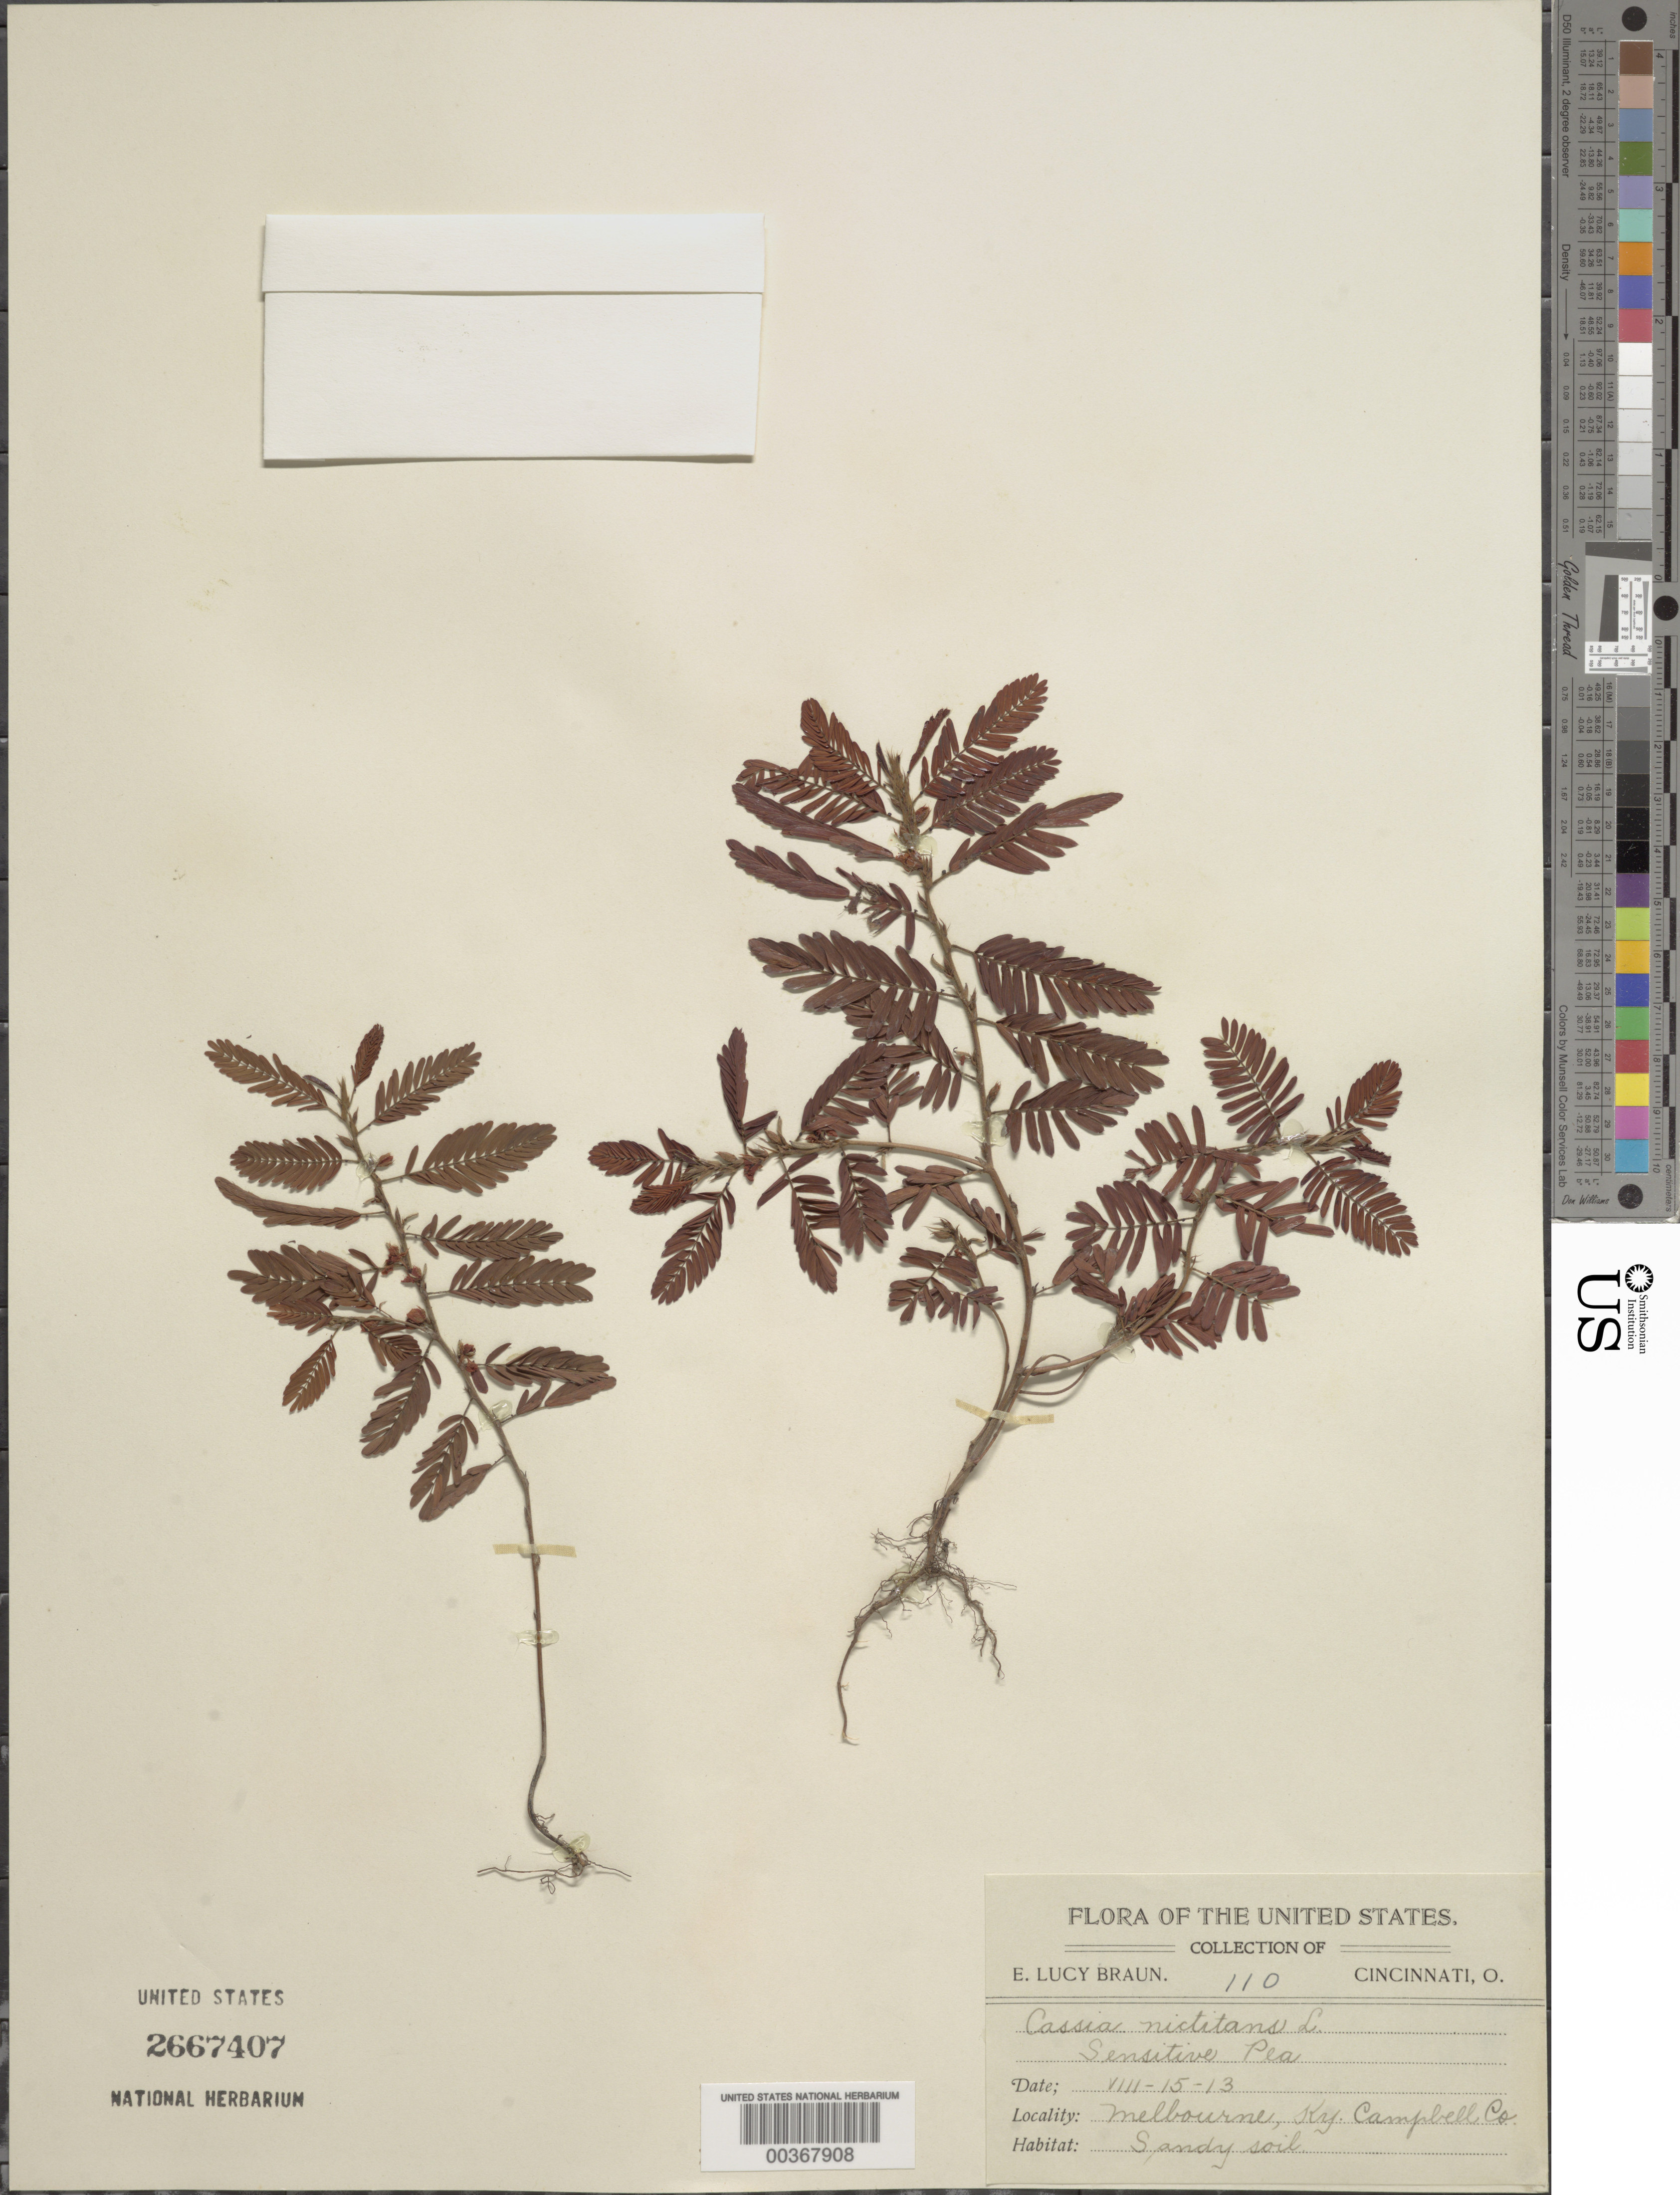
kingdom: Plantae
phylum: Tracheophyta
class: Magnoliopsida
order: Fabales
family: Fabaceae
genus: Chamaecrista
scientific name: Chamaecrista nictitans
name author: (L.) Moench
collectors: E. L. Braun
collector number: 110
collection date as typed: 15 Aug 1913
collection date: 1913-08-15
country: United States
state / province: Kentucky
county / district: Campbell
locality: Melbourne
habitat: Sandy soil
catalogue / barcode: US 2667407